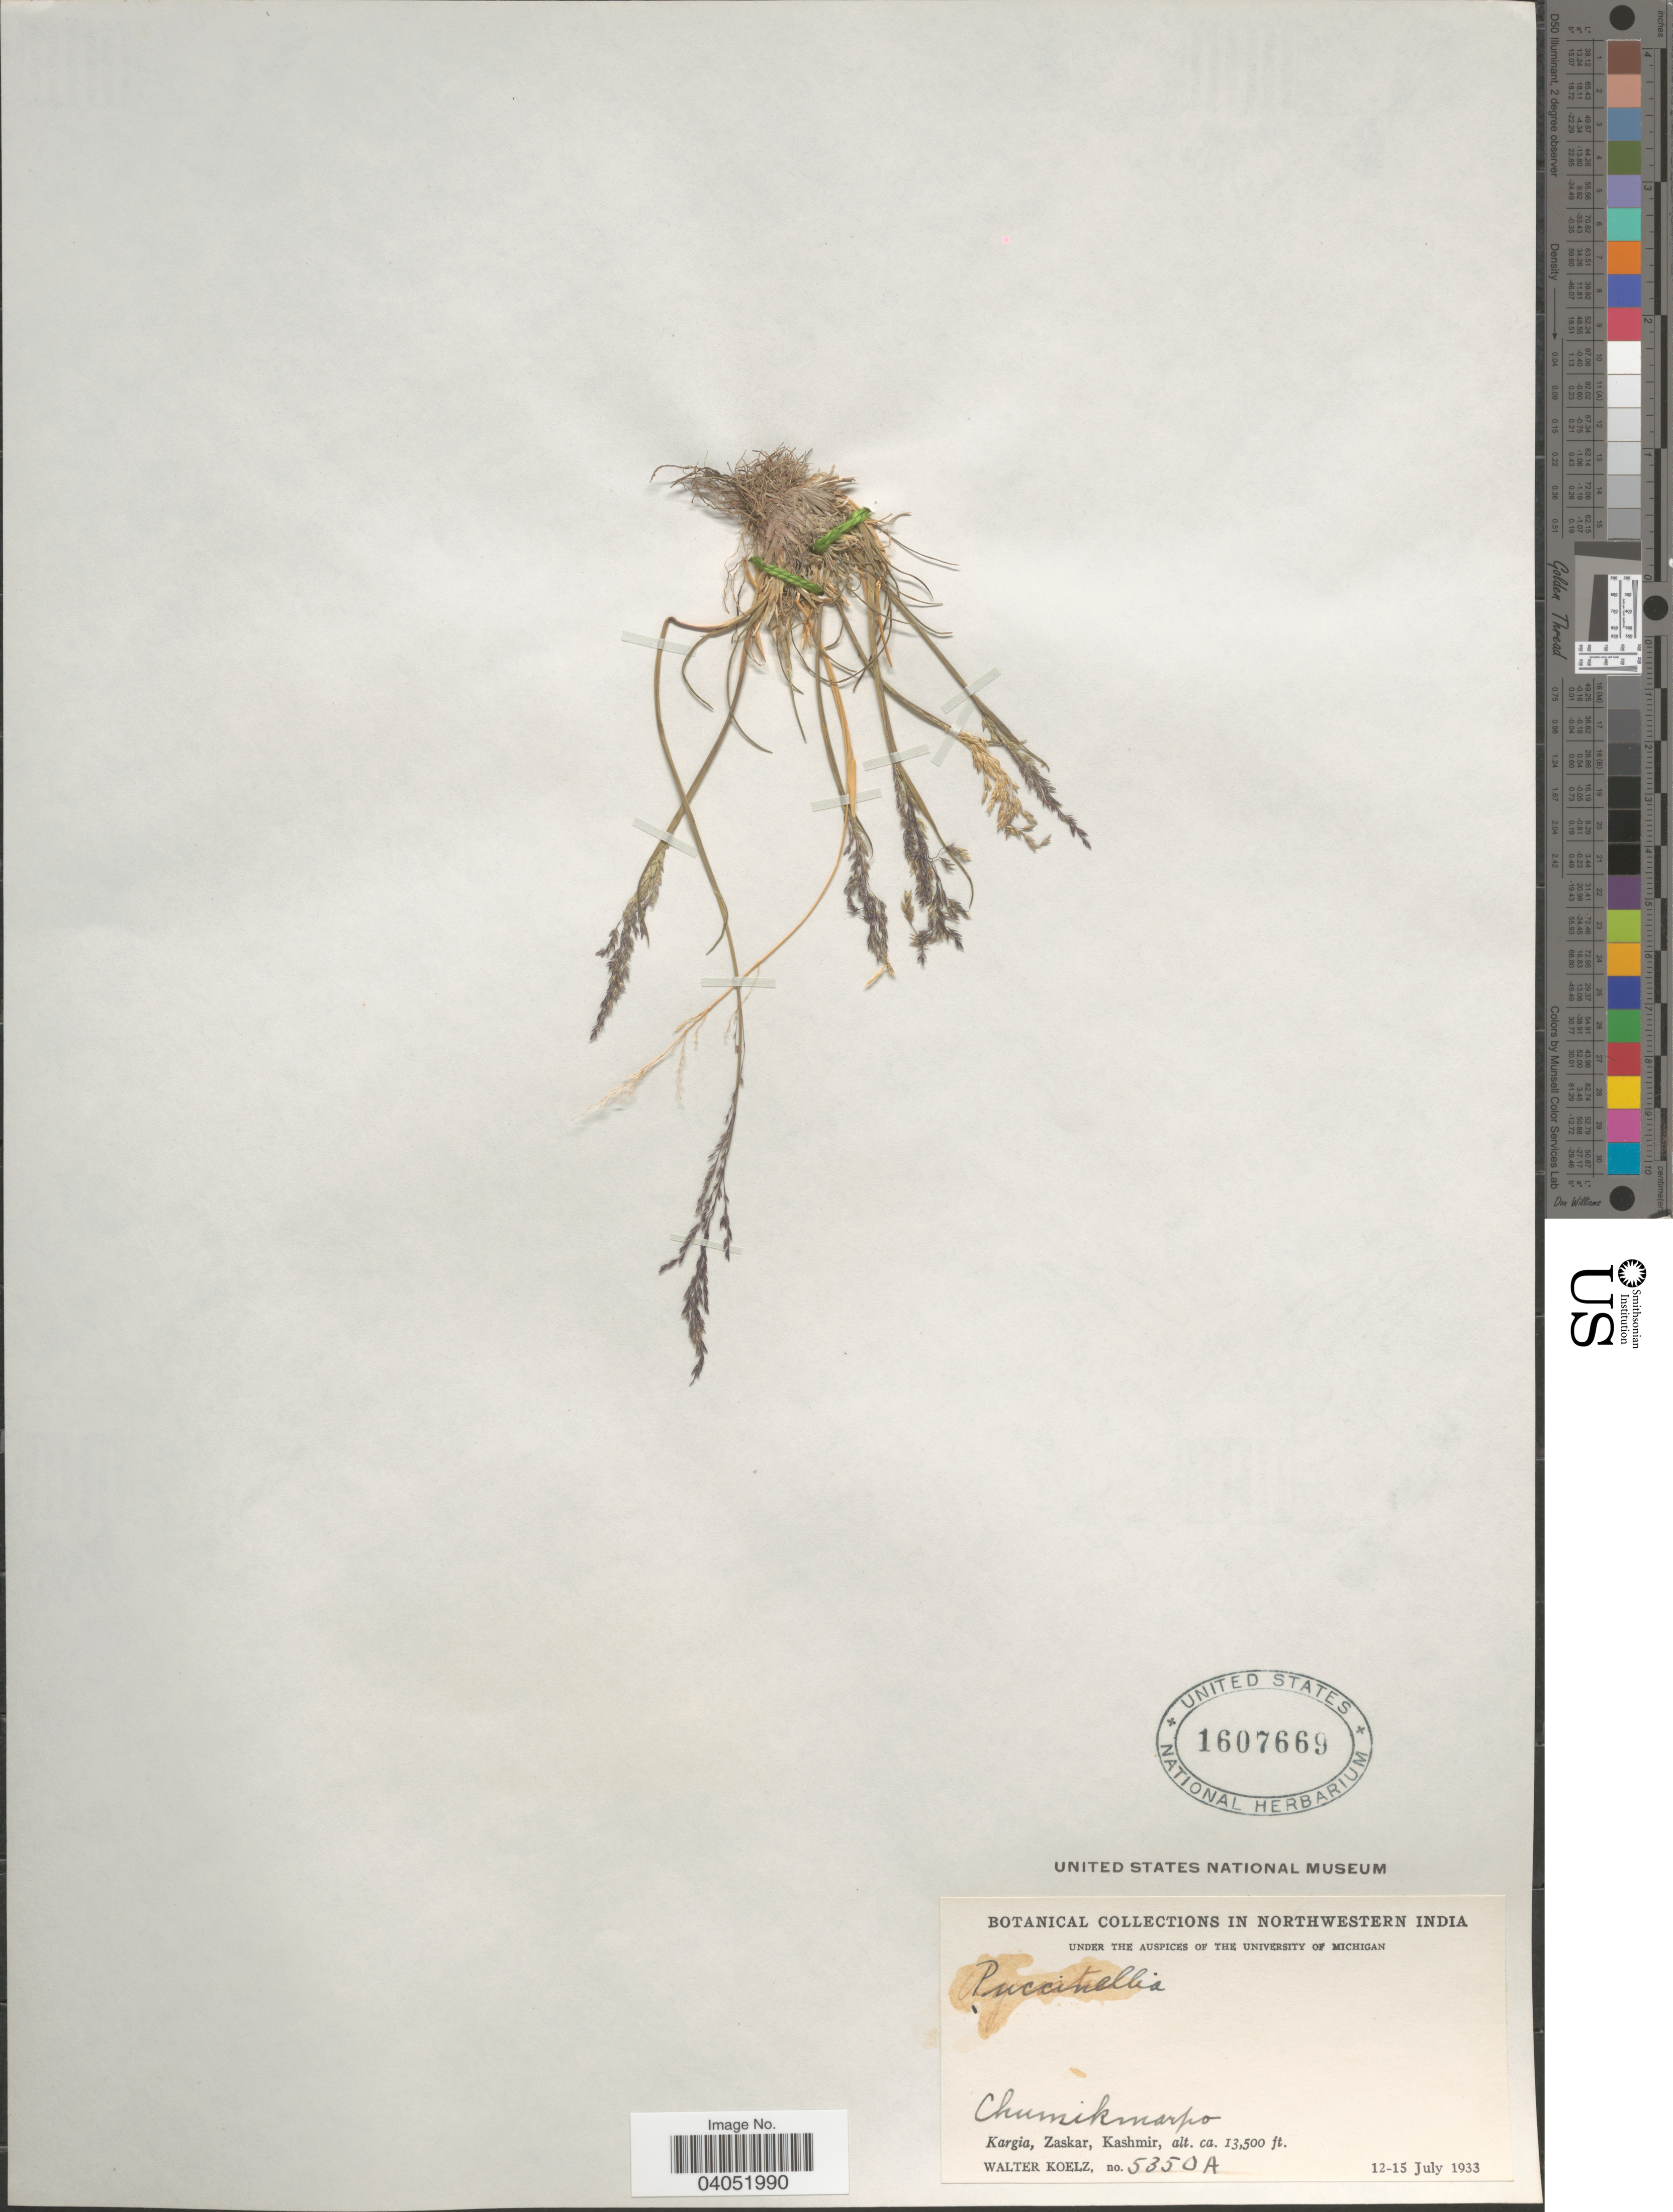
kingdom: Plantae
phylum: Tracheophyta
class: Liliopsida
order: Poales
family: Poaceae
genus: Puccinellia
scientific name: Puccinellia sp.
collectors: W. N. Koelz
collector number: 5350A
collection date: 1933-07-12/1933-07-15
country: India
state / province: Jammu and Kashmir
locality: In northwestern India. Chumikmarpo. Kargia, Zaskar, Kashmir.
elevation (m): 4115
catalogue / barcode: US 1607669